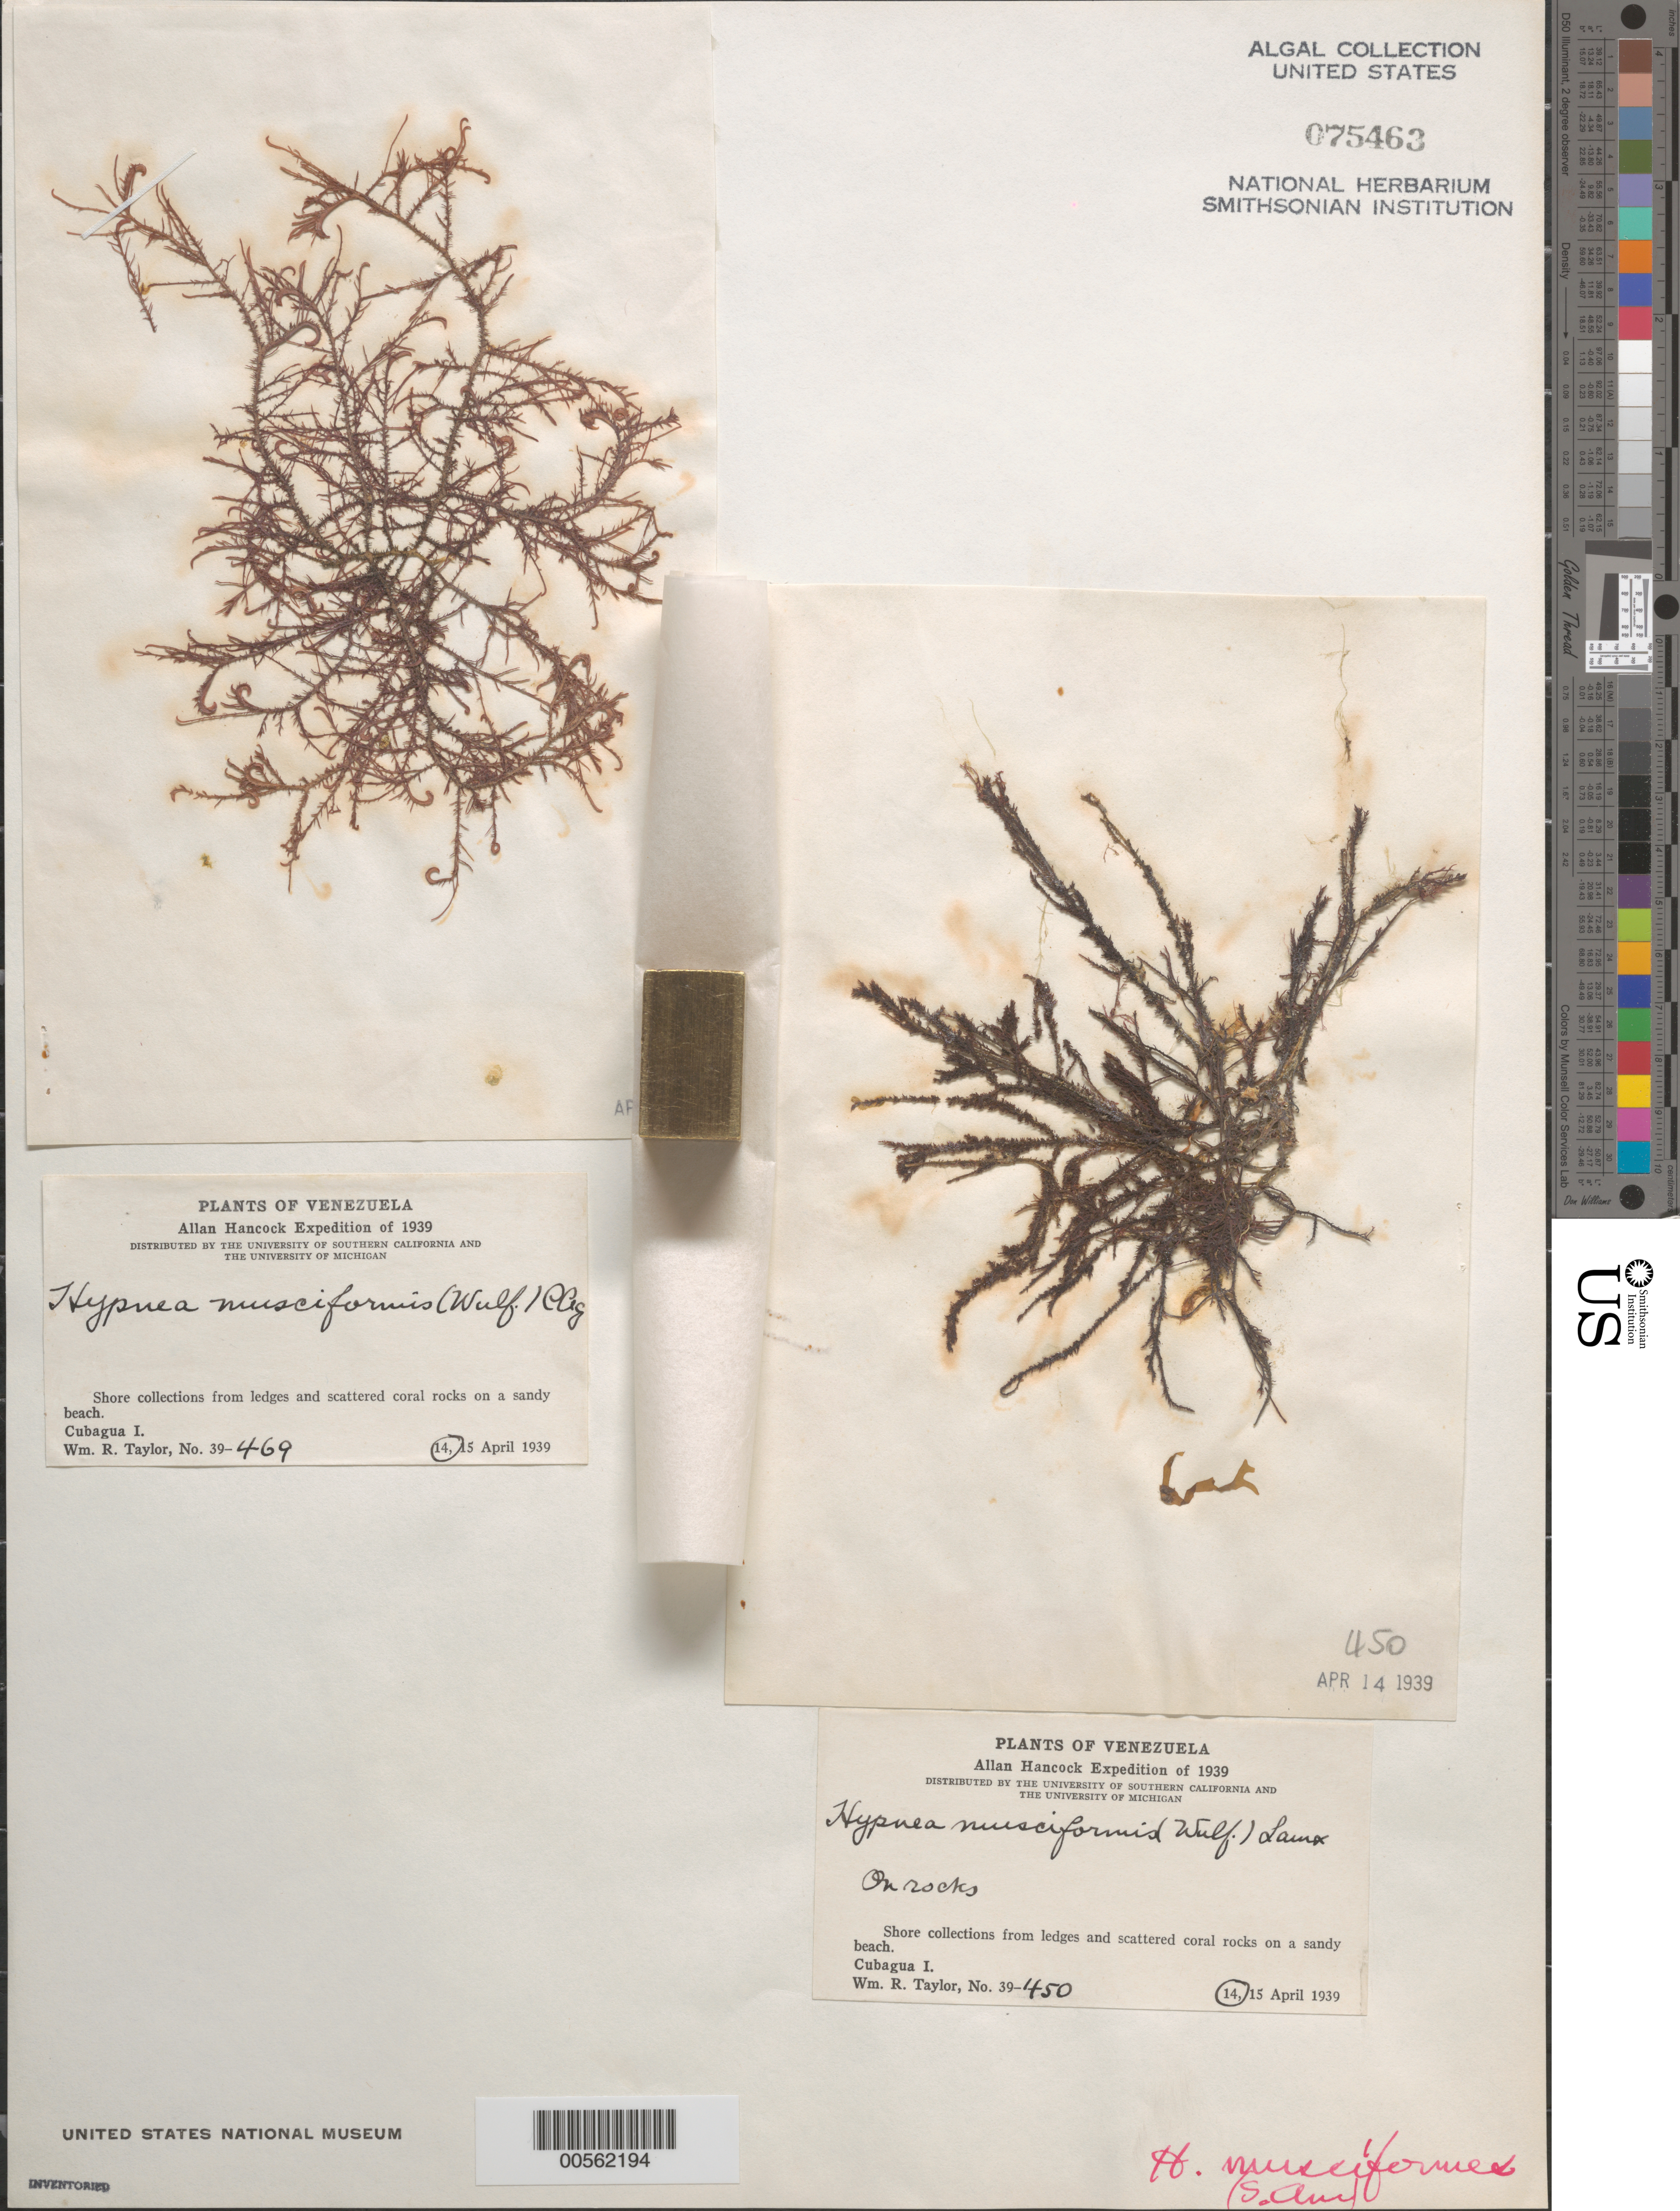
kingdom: Plantae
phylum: Rhodophyta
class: Florideophyceae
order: Gigartinales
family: Cystocloniaceae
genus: Hypnea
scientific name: Hypnea musciformis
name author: (Wulfen) J.V.Lamouroux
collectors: W. R. Taylor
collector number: WRT 39-450 & WRT 39-469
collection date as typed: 14 Apr 1939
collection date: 1939-04-14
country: Venezuela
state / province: Nueva Esparta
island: Cubagua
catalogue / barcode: US 75463